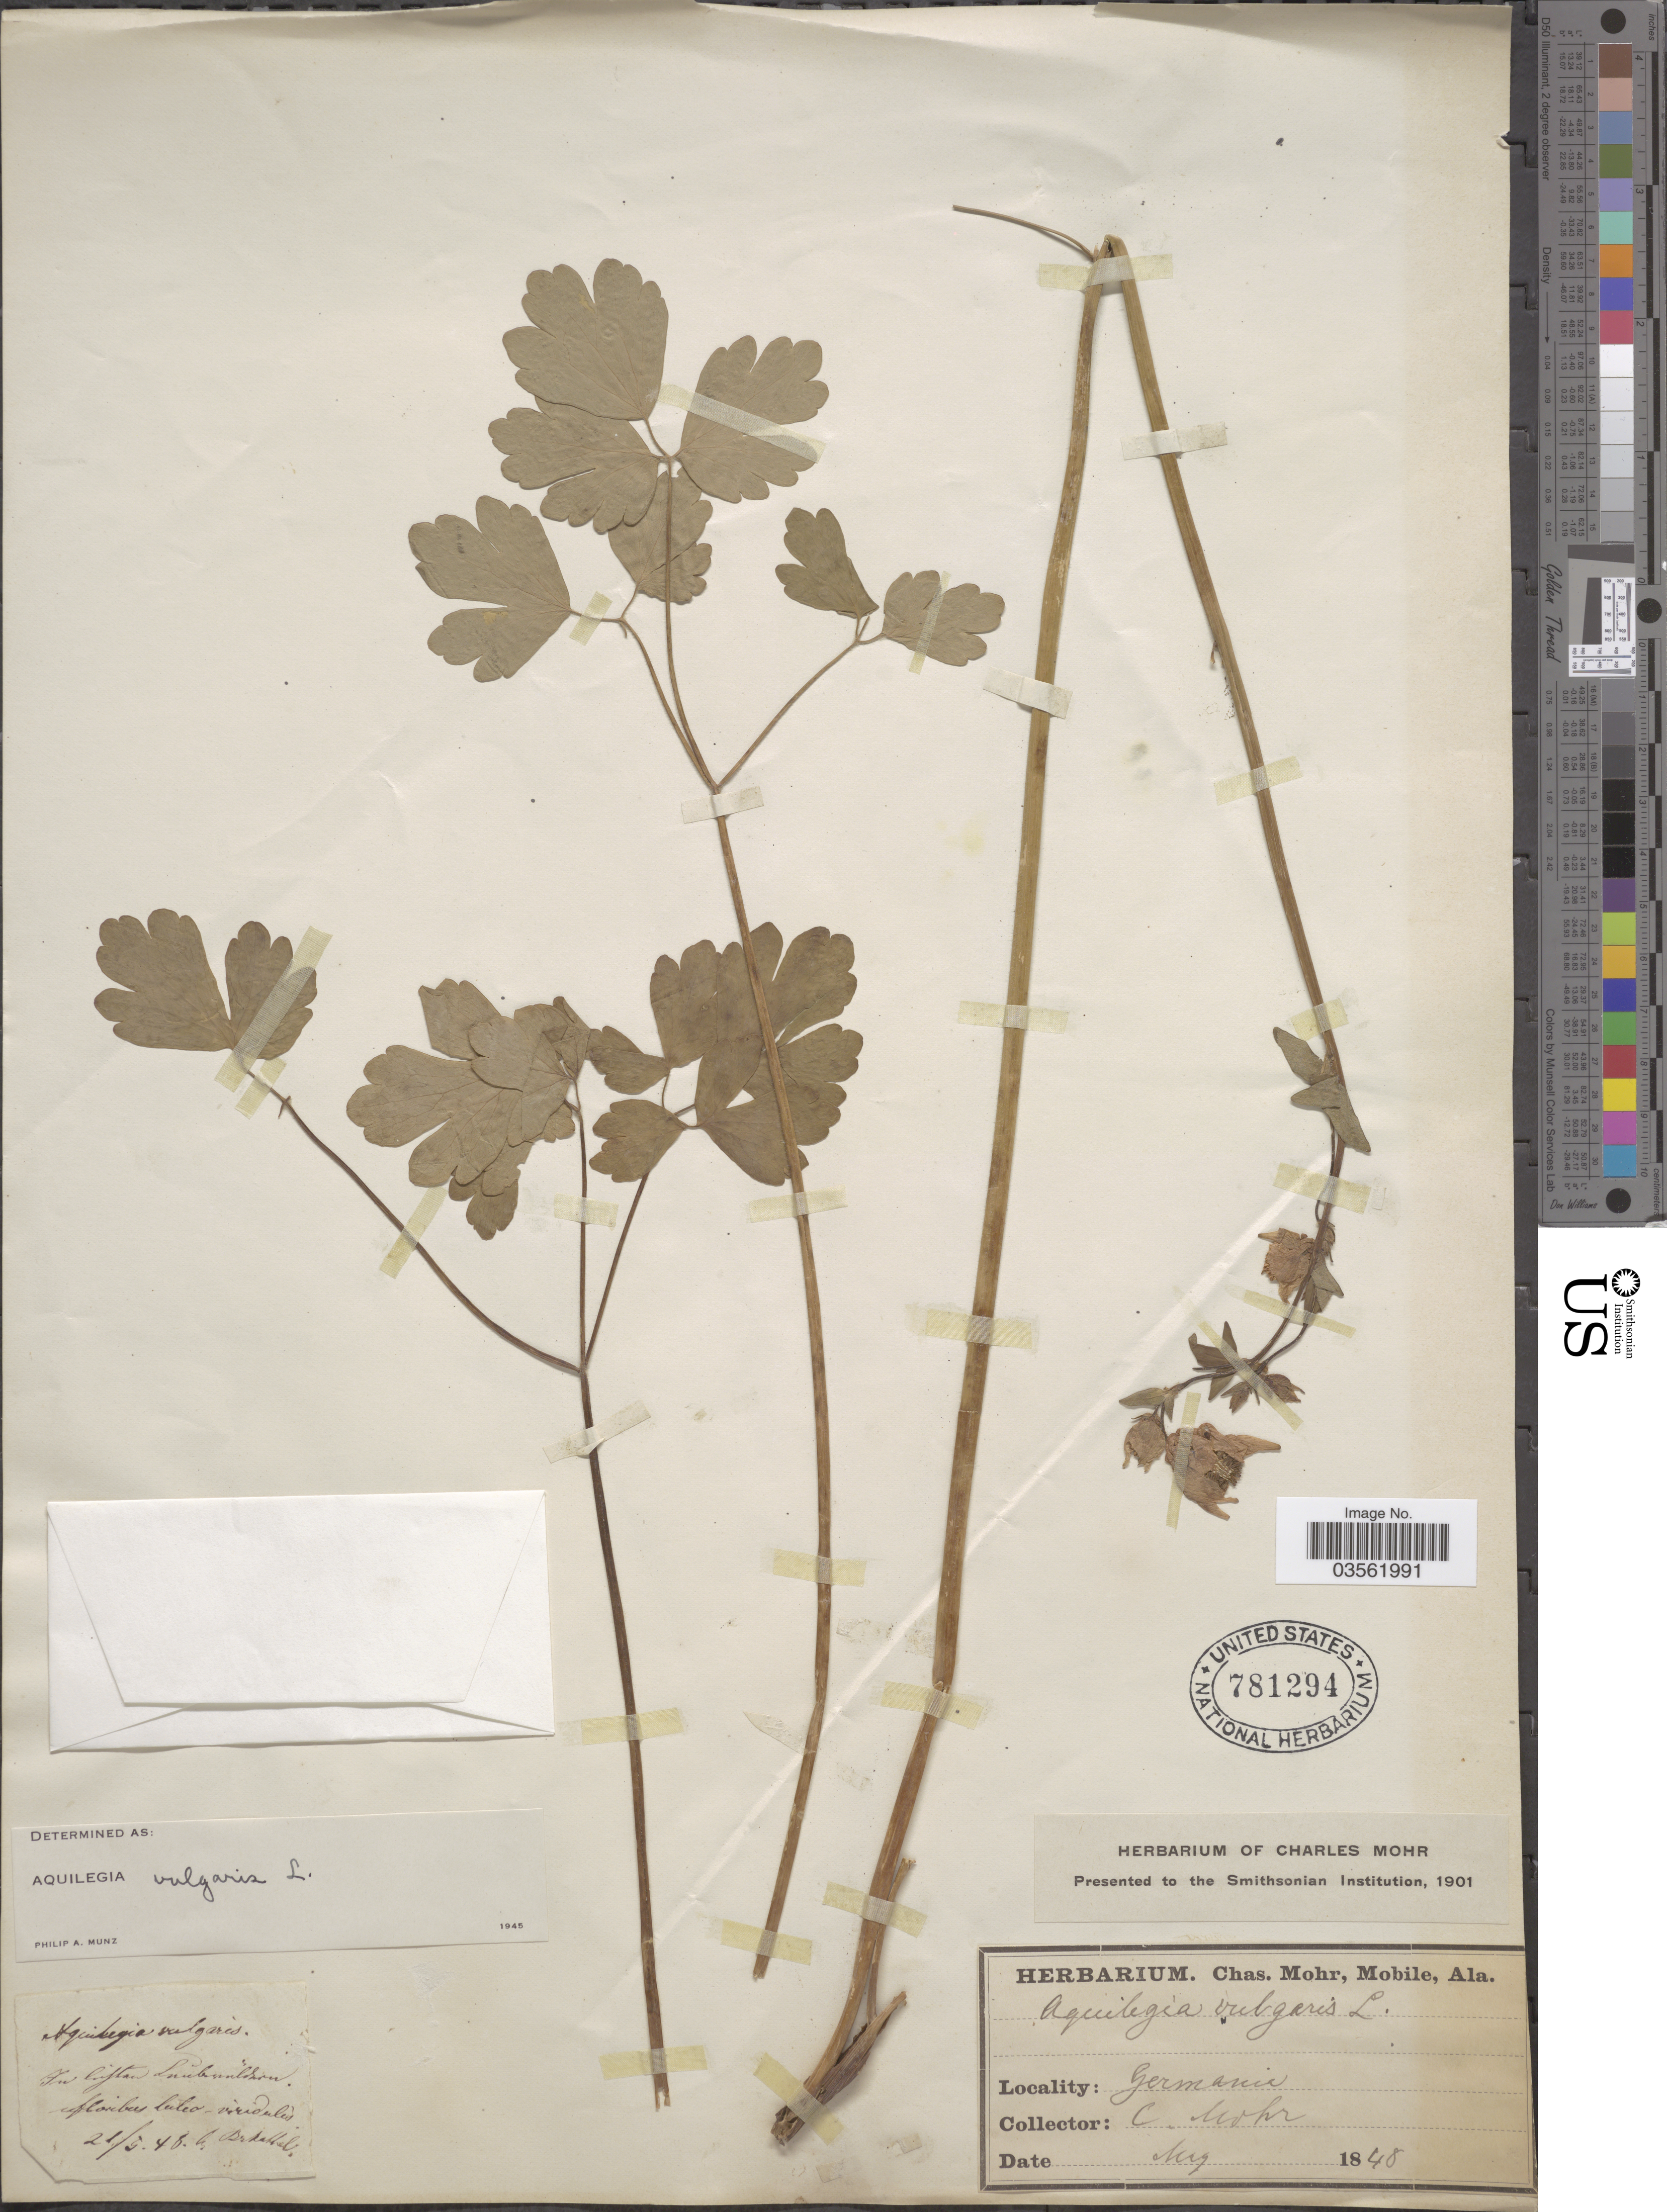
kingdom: Plantae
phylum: Tracheophyta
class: Magnoliopsida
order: Ranunculales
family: Ranunculaceae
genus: Aquilegia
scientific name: Aquilegia vulgaris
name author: L.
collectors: Mohr, C. T. (herbarium)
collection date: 1848-05-21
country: Germany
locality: In liftan Luubernlohon. Ufloribus luteo viridules.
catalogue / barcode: US 781294